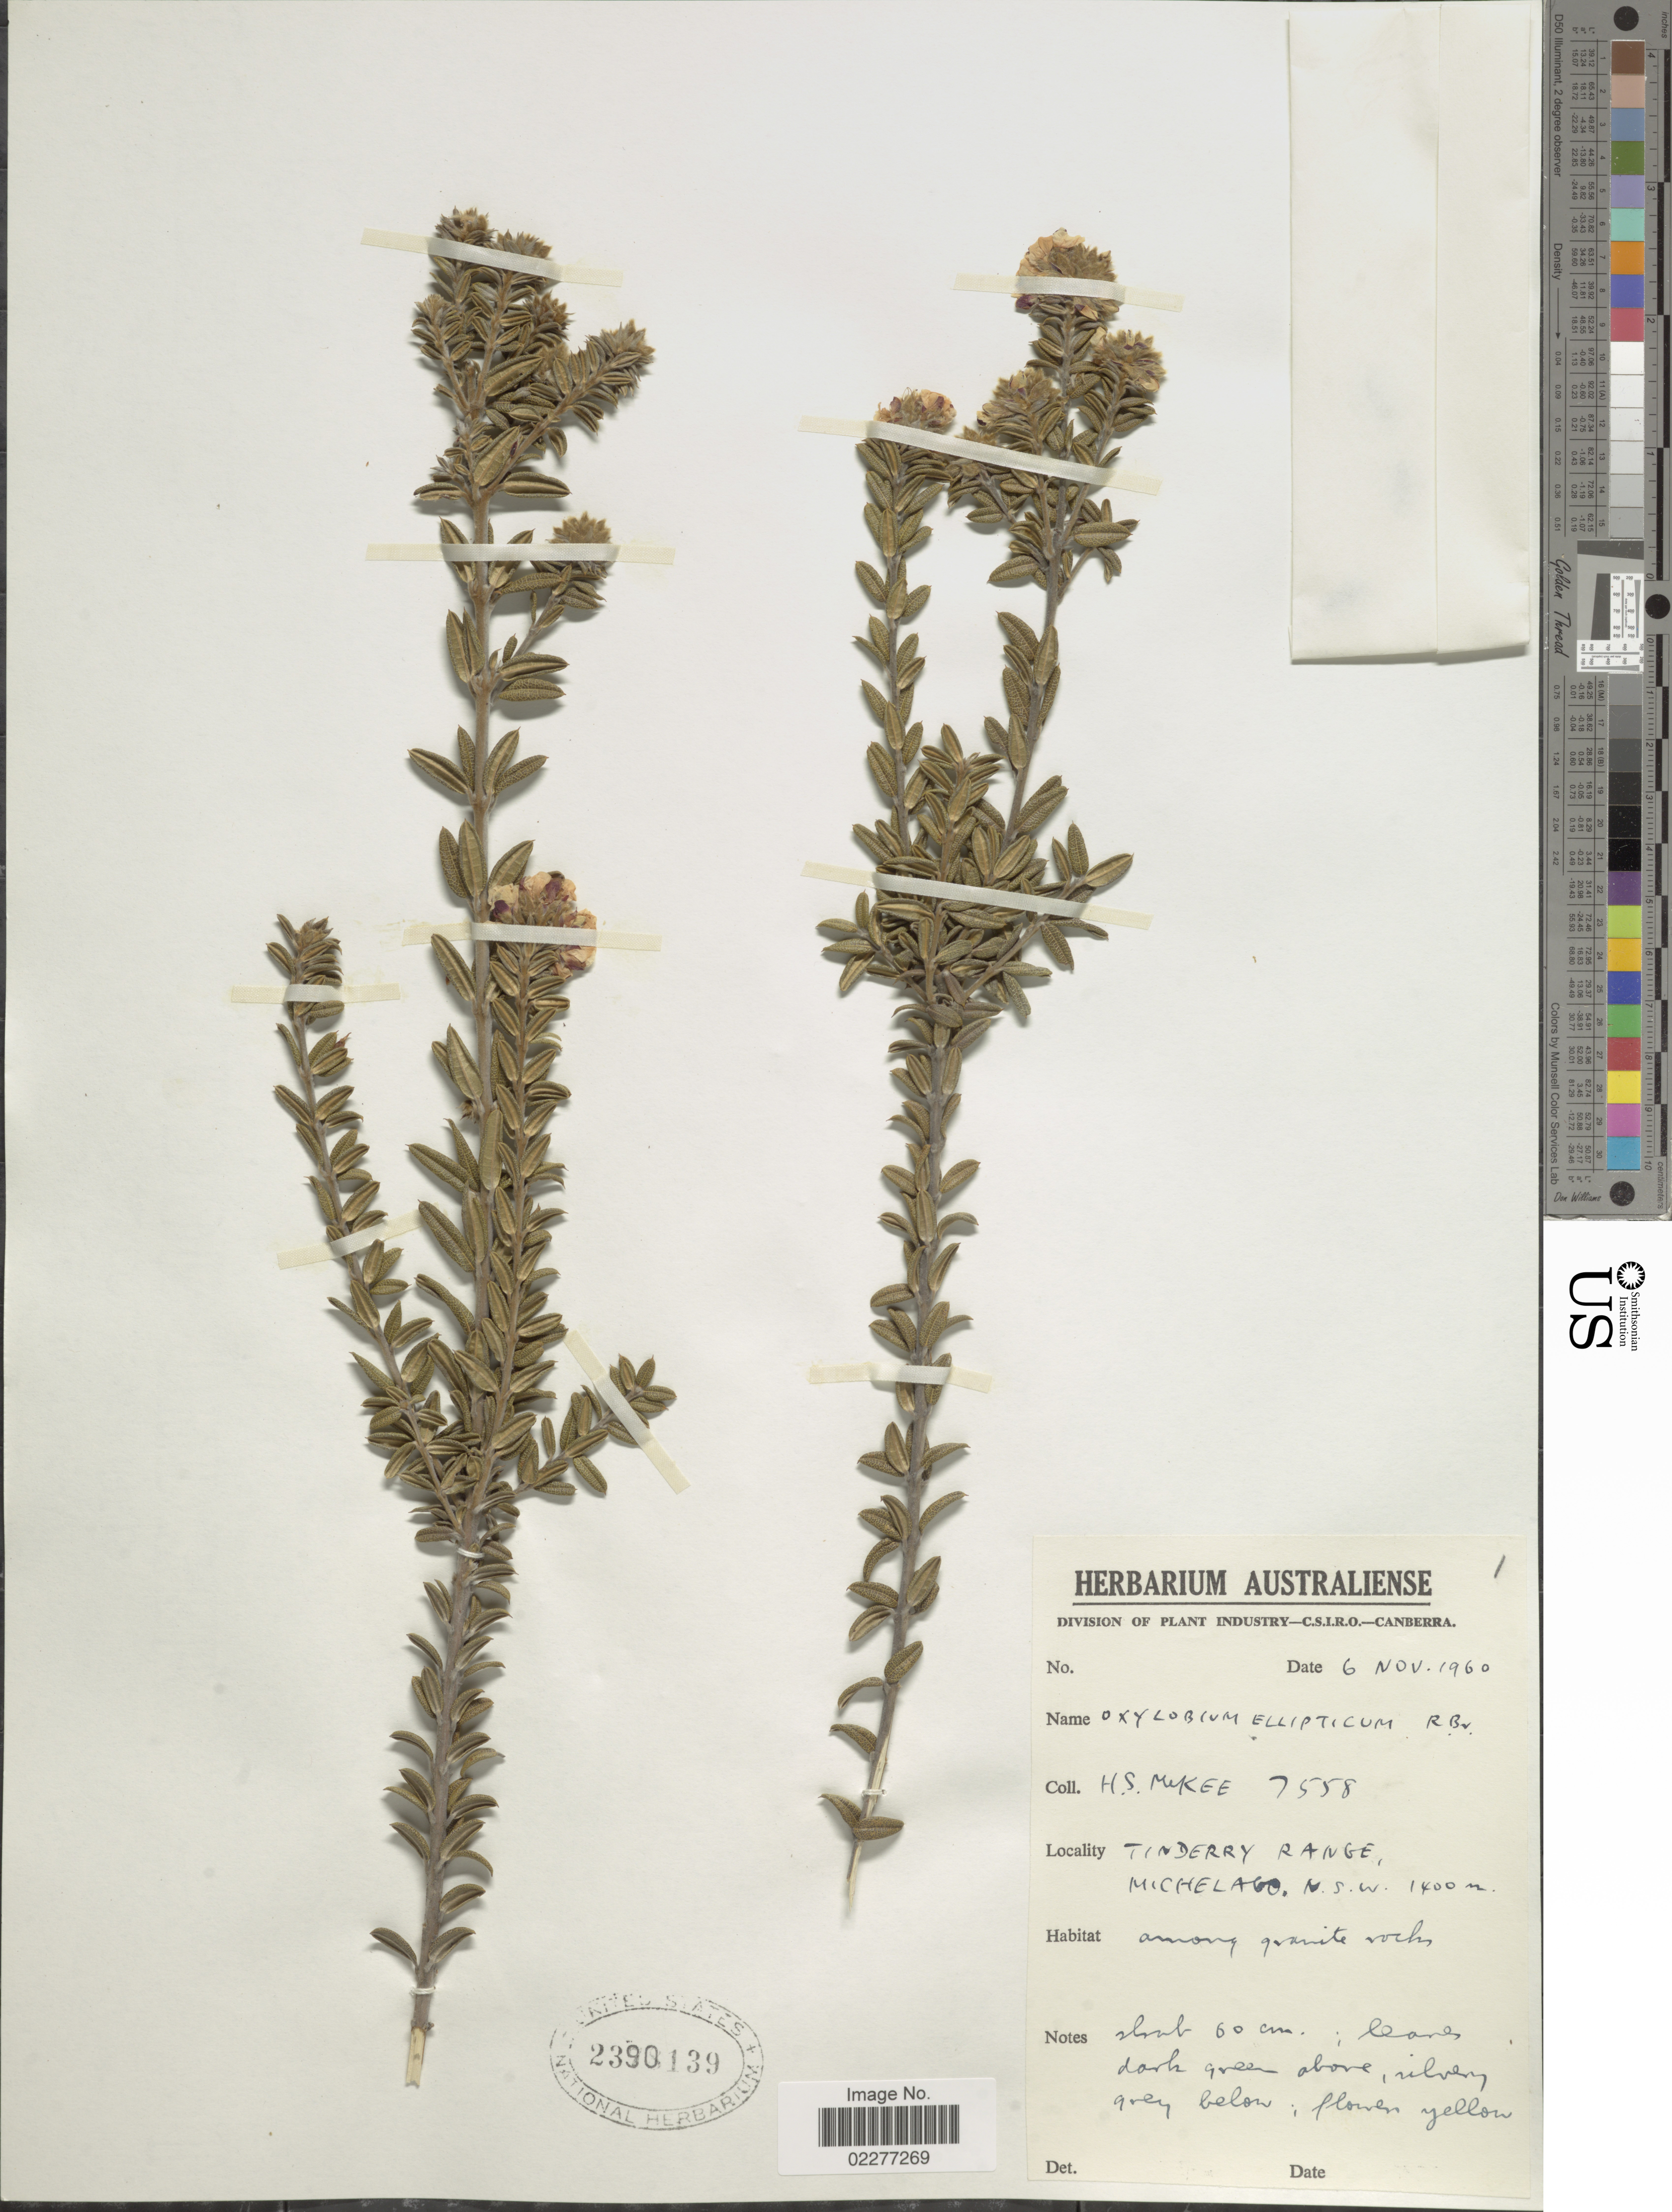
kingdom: Plantae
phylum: Tracheophyta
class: Magnoliopsida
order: Fabales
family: Fabaceae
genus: Oxylobium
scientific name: Oxylobium ellipticum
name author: (Vent.) R. Br.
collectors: H. S. McKee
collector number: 7558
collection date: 1960-11-06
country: Australia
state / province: New South Wales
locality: Tinderry Range, Michelago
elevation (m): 1400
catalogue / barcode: US 2390139